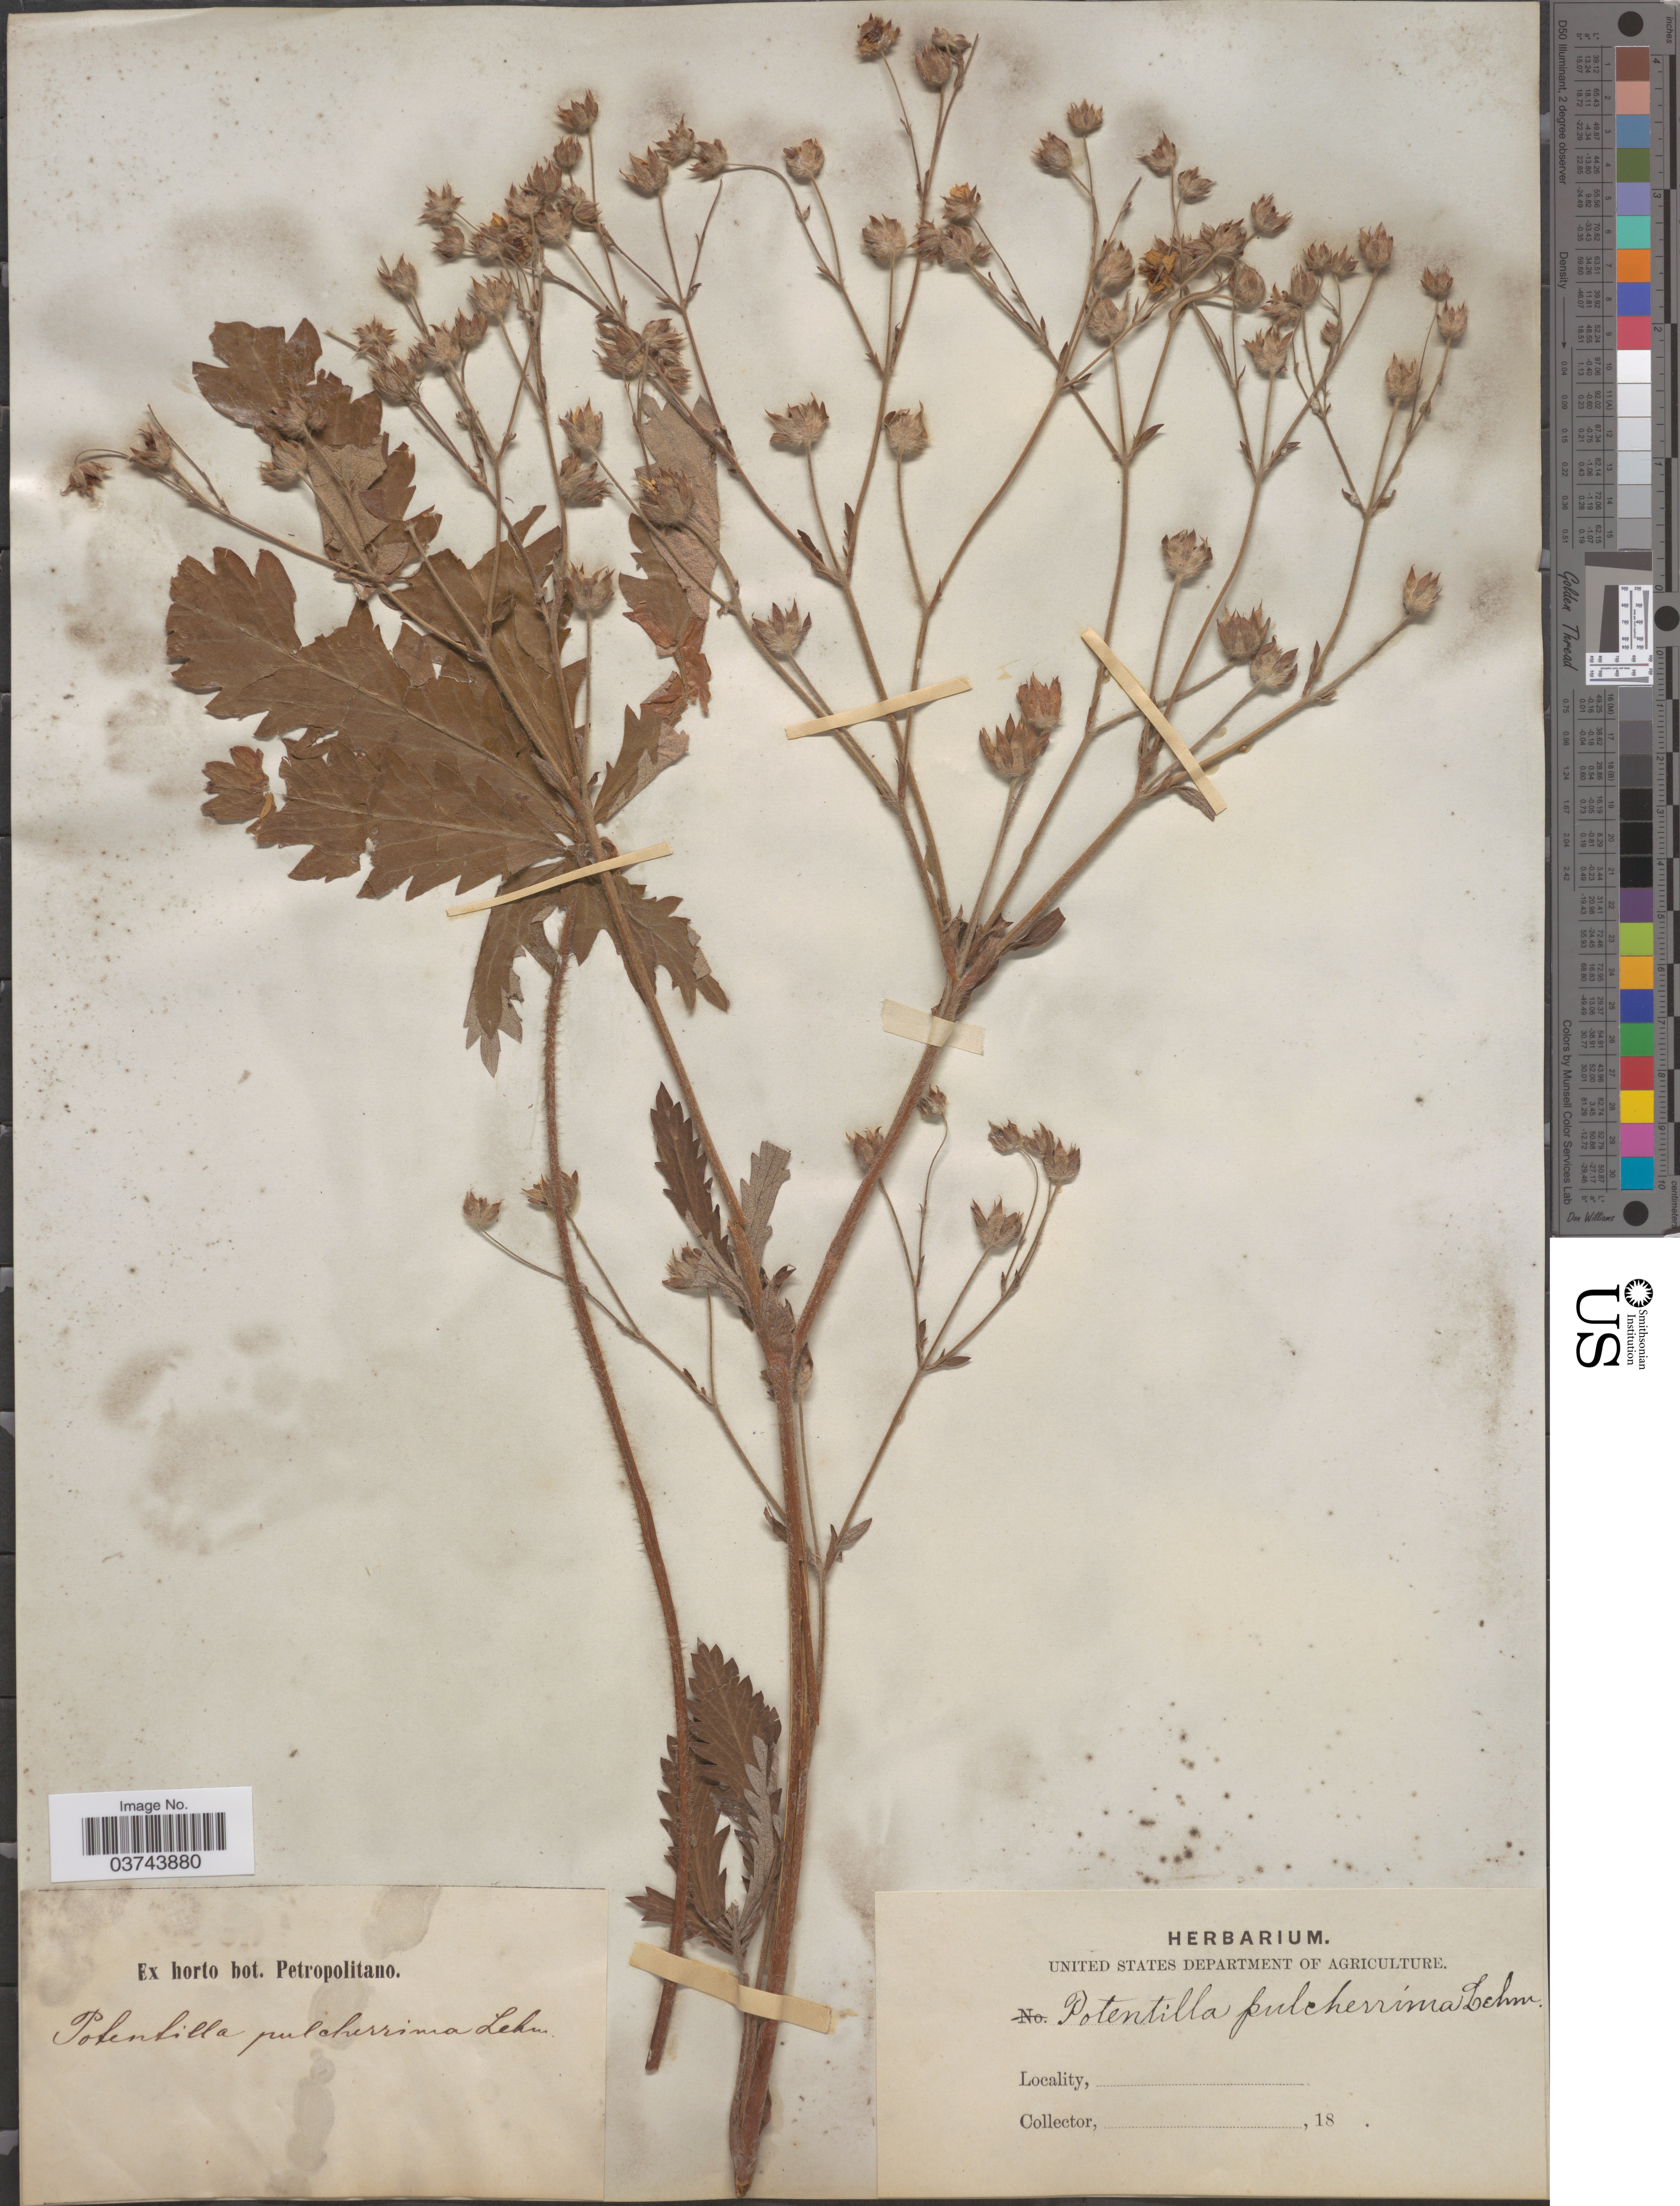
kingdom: Plantae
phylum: Tracheophyta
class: Magnoliopsida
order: Rosales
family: Rosaceae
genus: Potentilla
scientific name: Potentilla pulcherrima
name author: Lehm.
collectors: U.S. Department of Agriculture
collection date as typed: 18